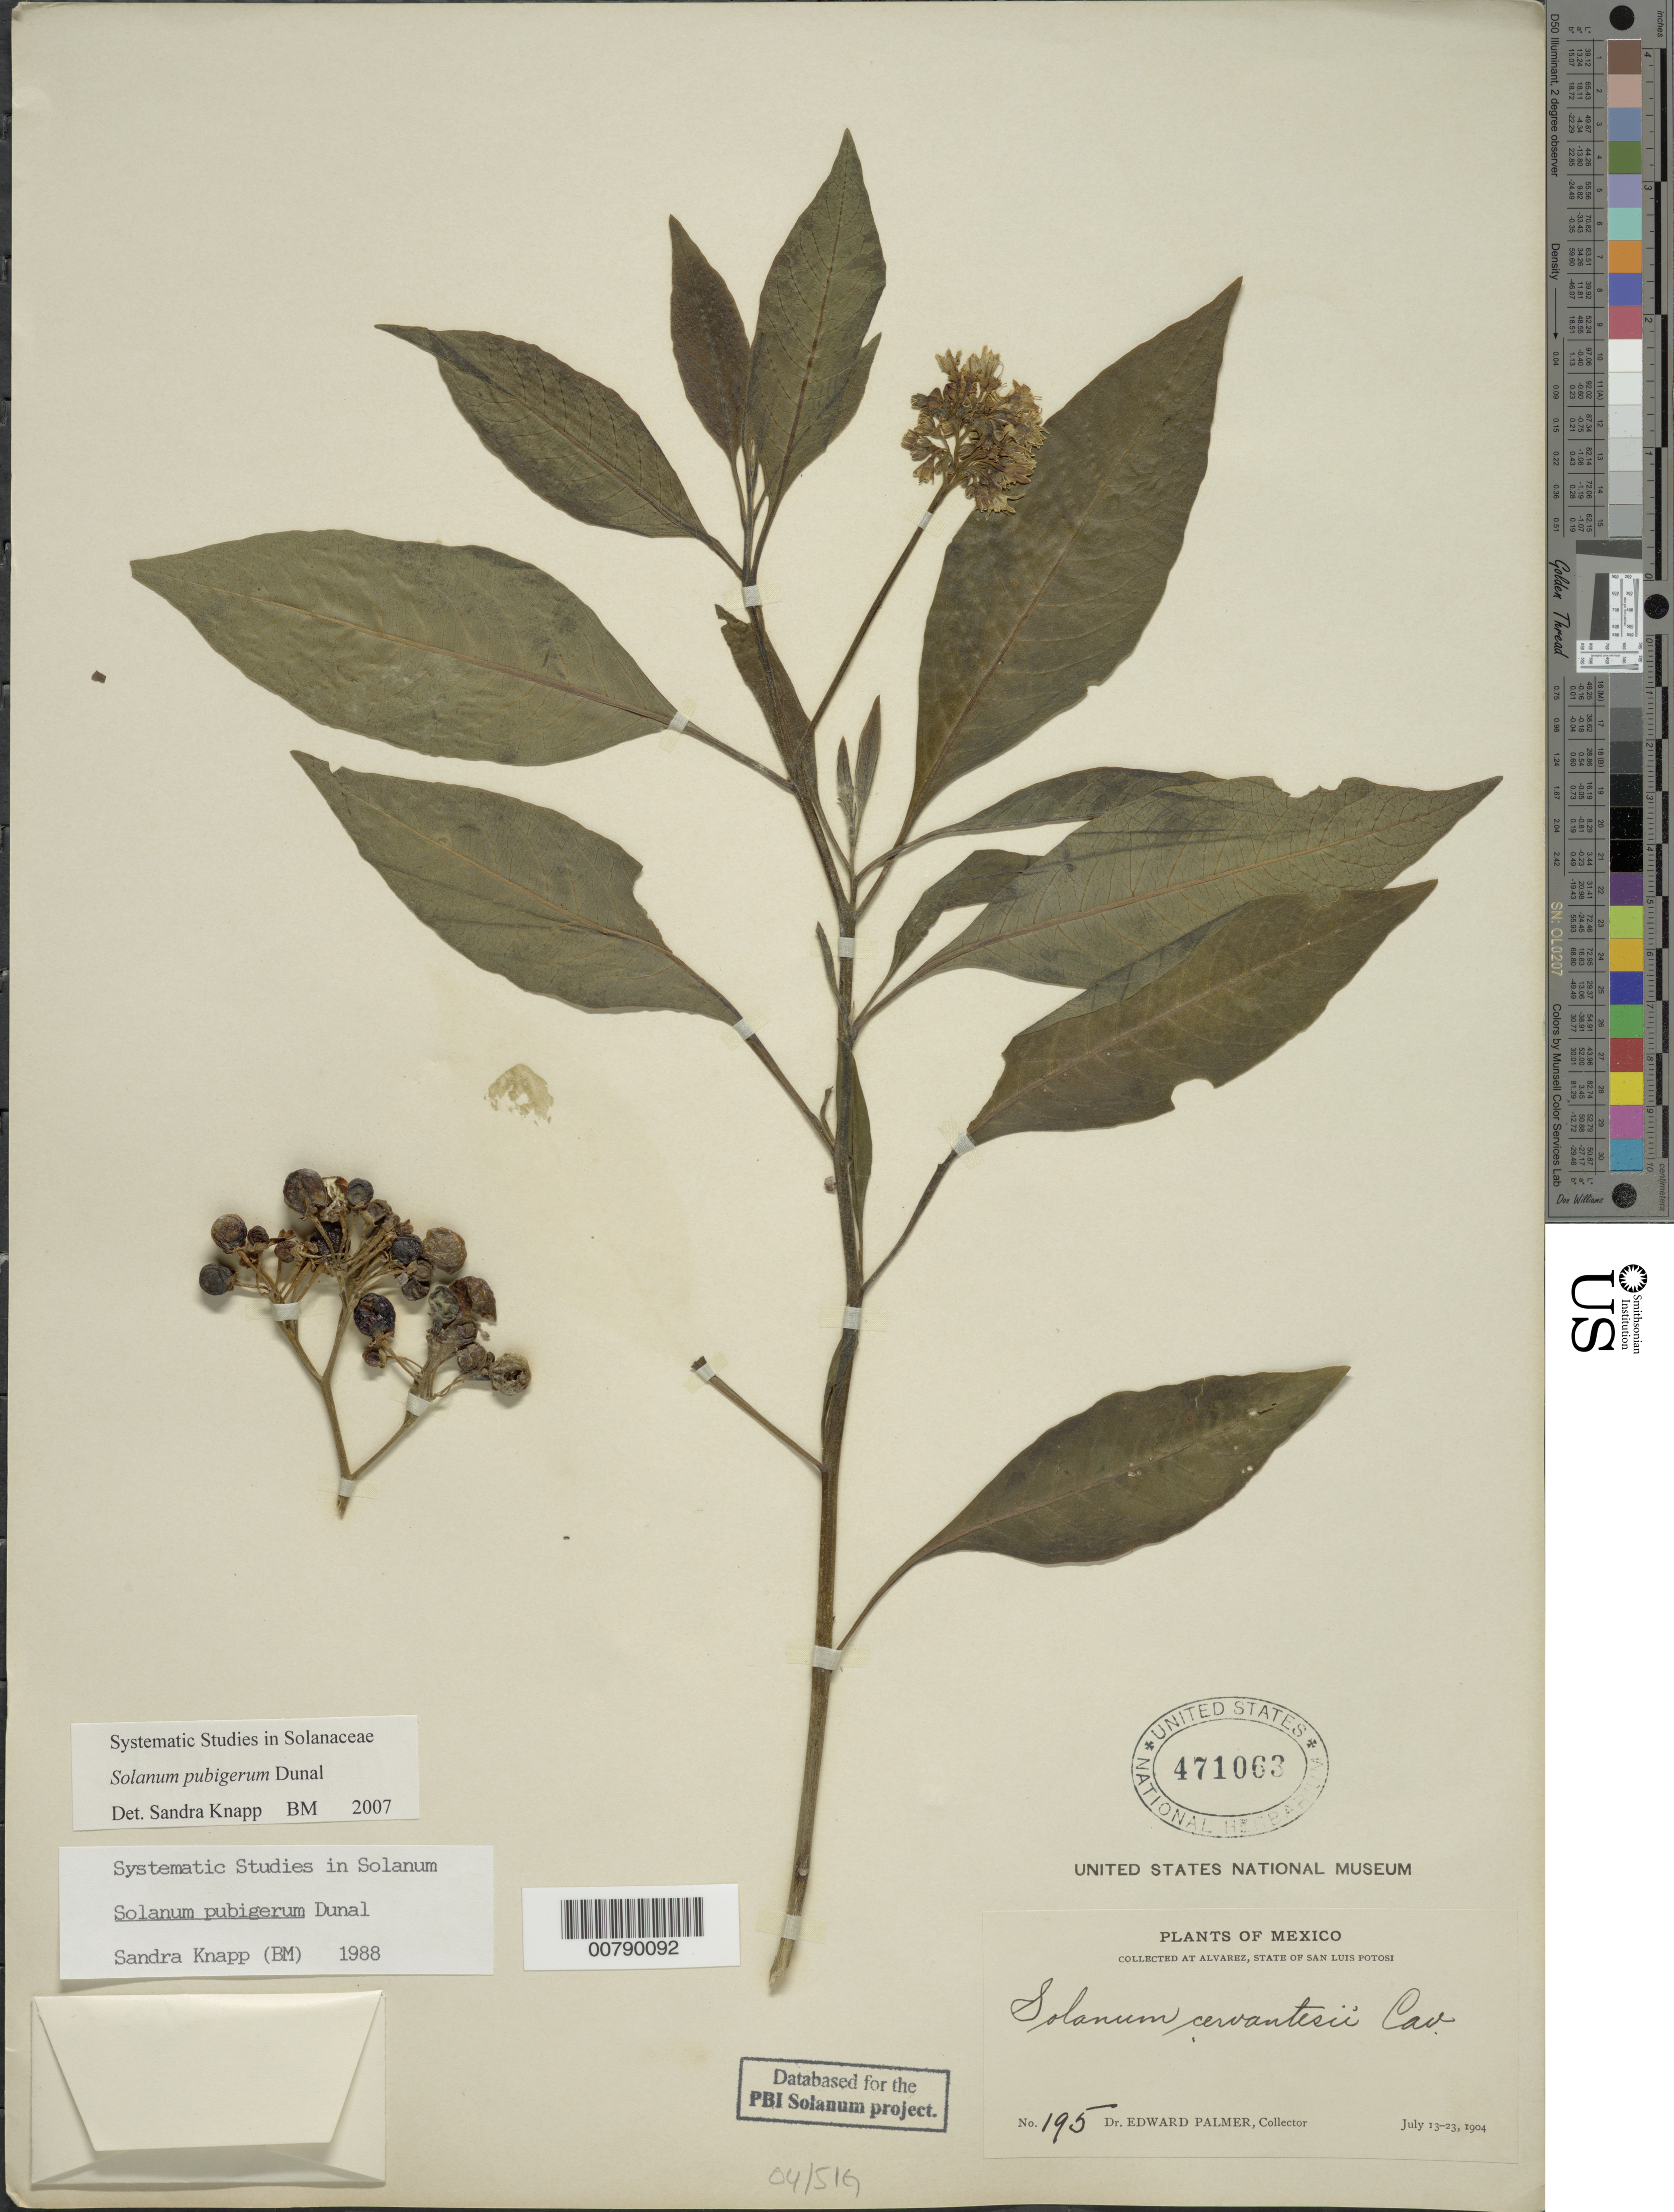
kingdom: Plantae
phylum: Tracheophyta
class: Magnoliopsida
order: Solanales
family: Solanaceae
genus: Solanum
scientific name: Solanum pubigerum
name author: Dunal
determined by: Knapp, S. D.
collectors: E. Palmer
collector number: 195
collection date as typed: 13 Jul 1994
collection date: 1994-07-13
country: Mexico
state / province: San Luis Potosi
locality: Alvarez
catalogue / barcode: US 471063